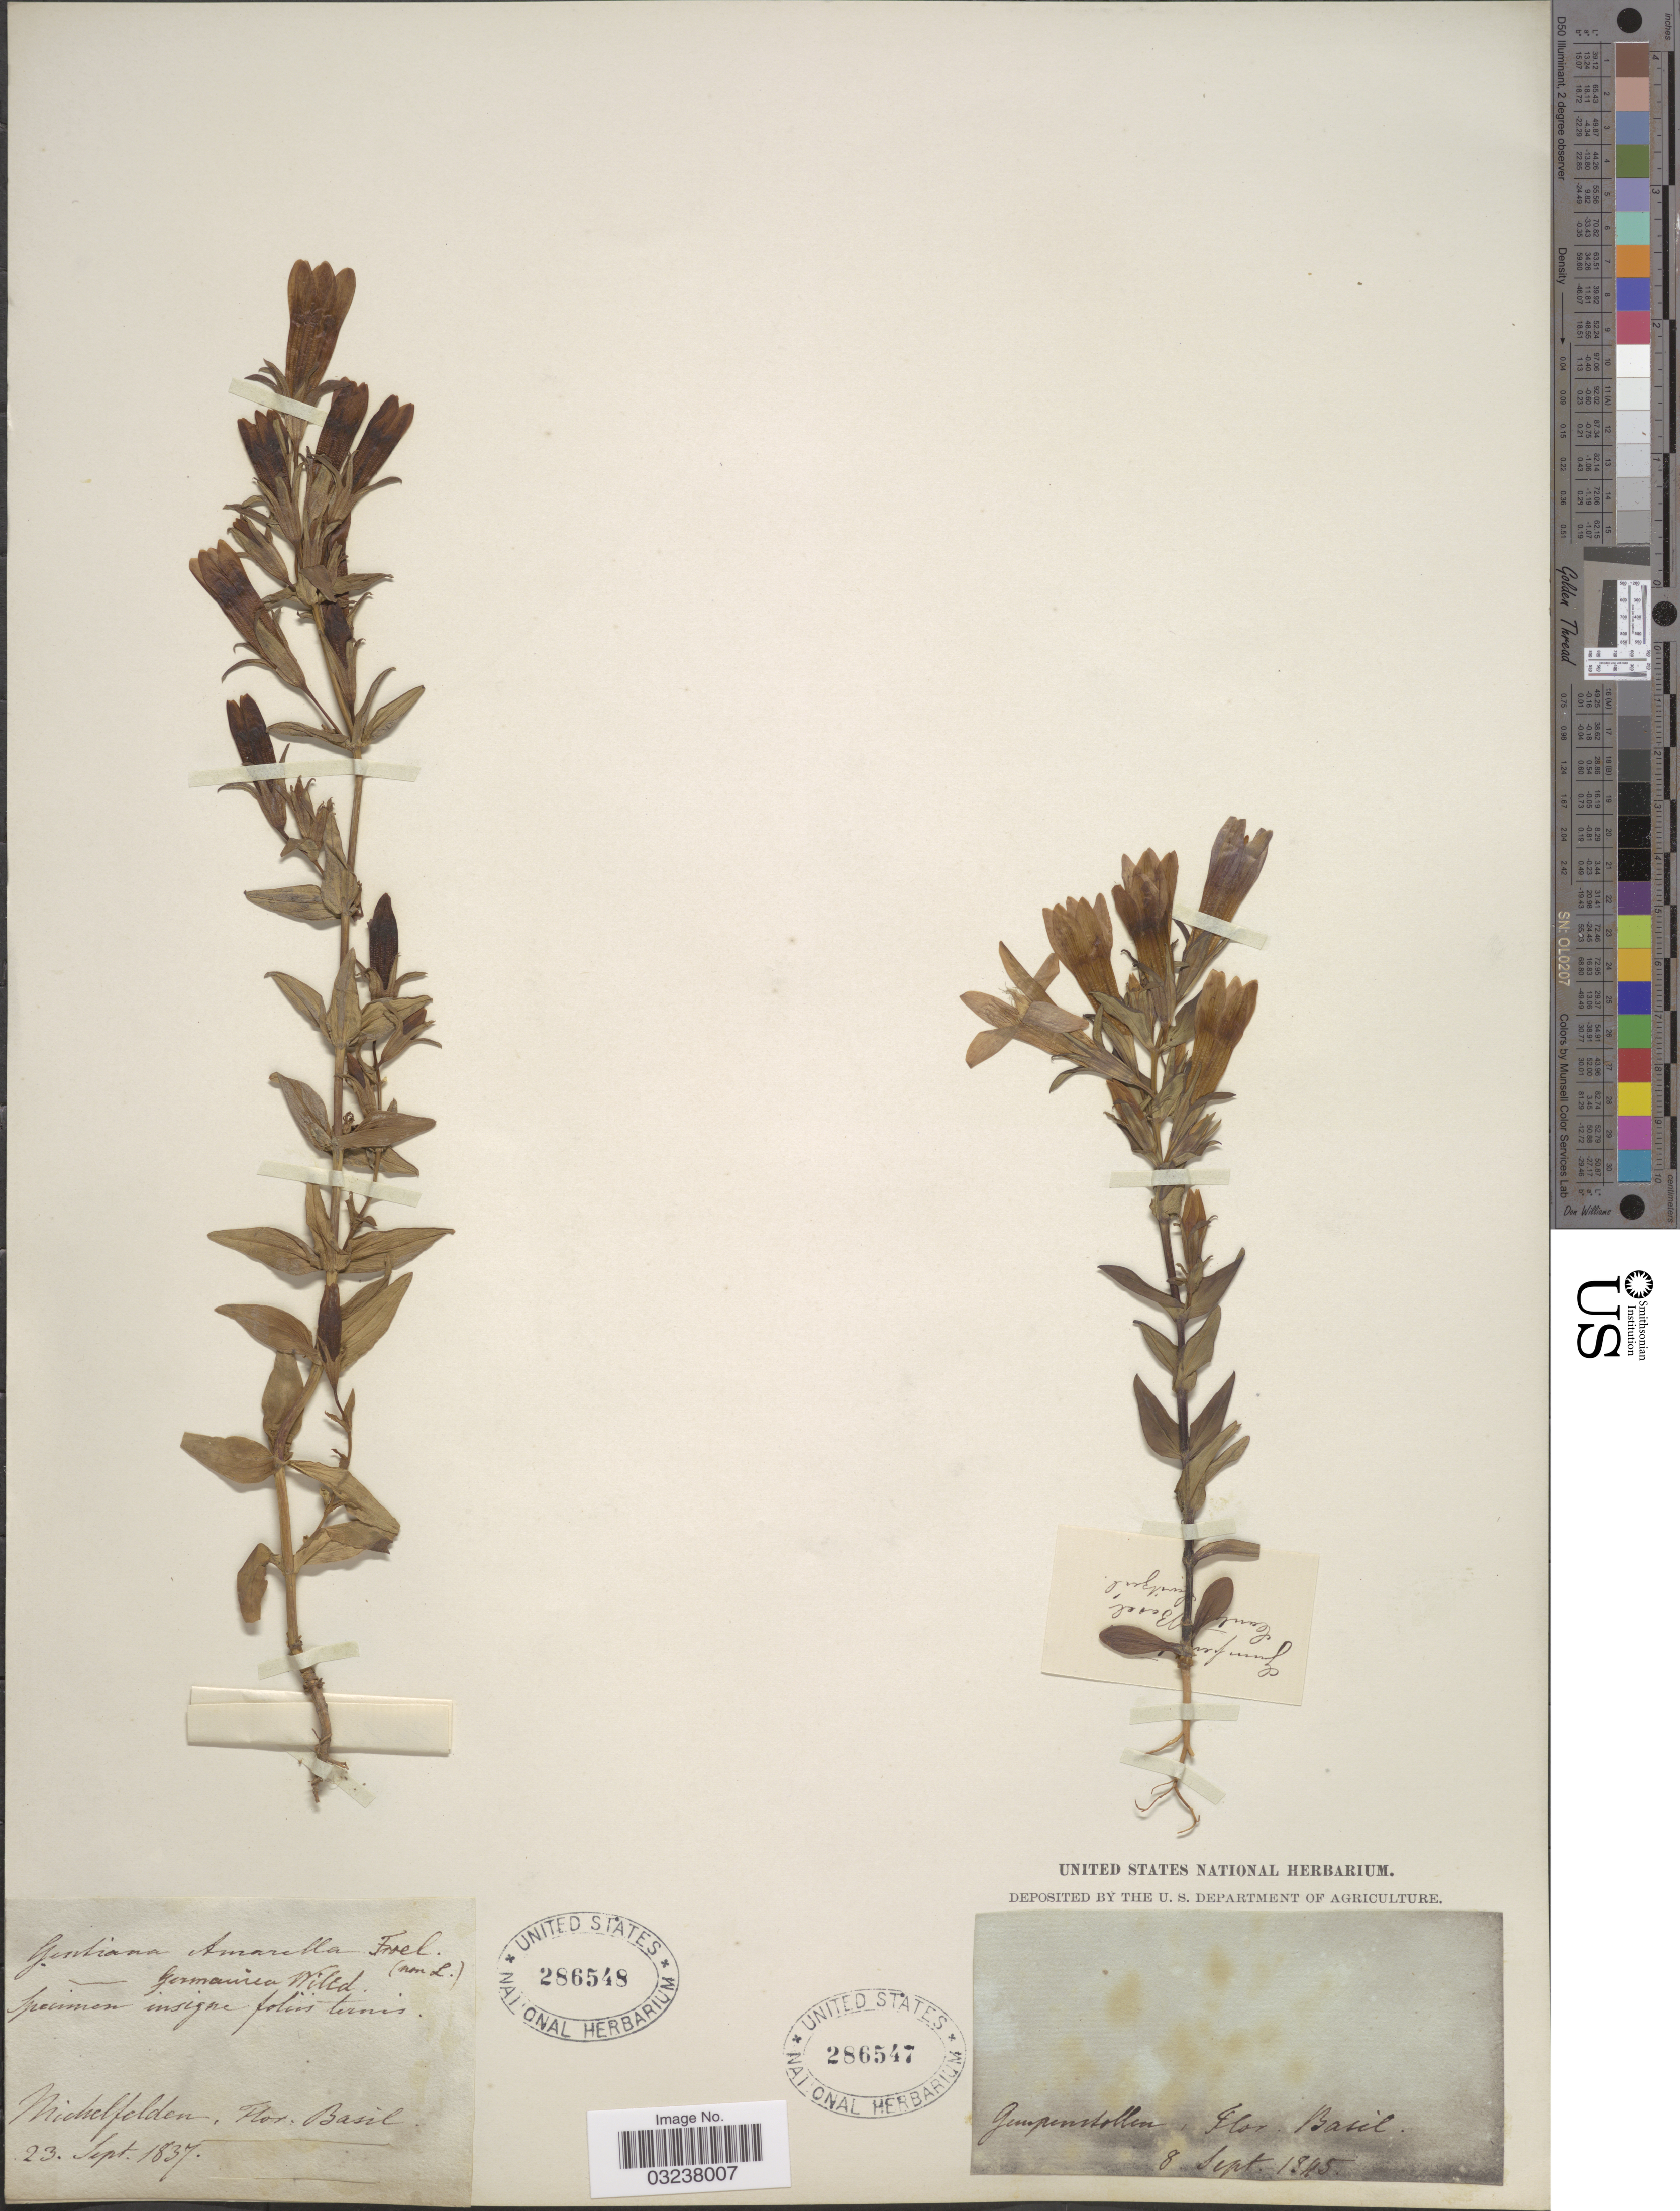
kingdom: Plantae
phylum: Tracheophyta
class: Magnoliopsida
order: Gentianales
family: Gentianaceae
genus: Gentianella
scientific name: Gentianella amarella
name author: (L.) Börner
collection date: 1837-09-23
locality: Midselfelden.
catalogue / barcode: US 286548-2